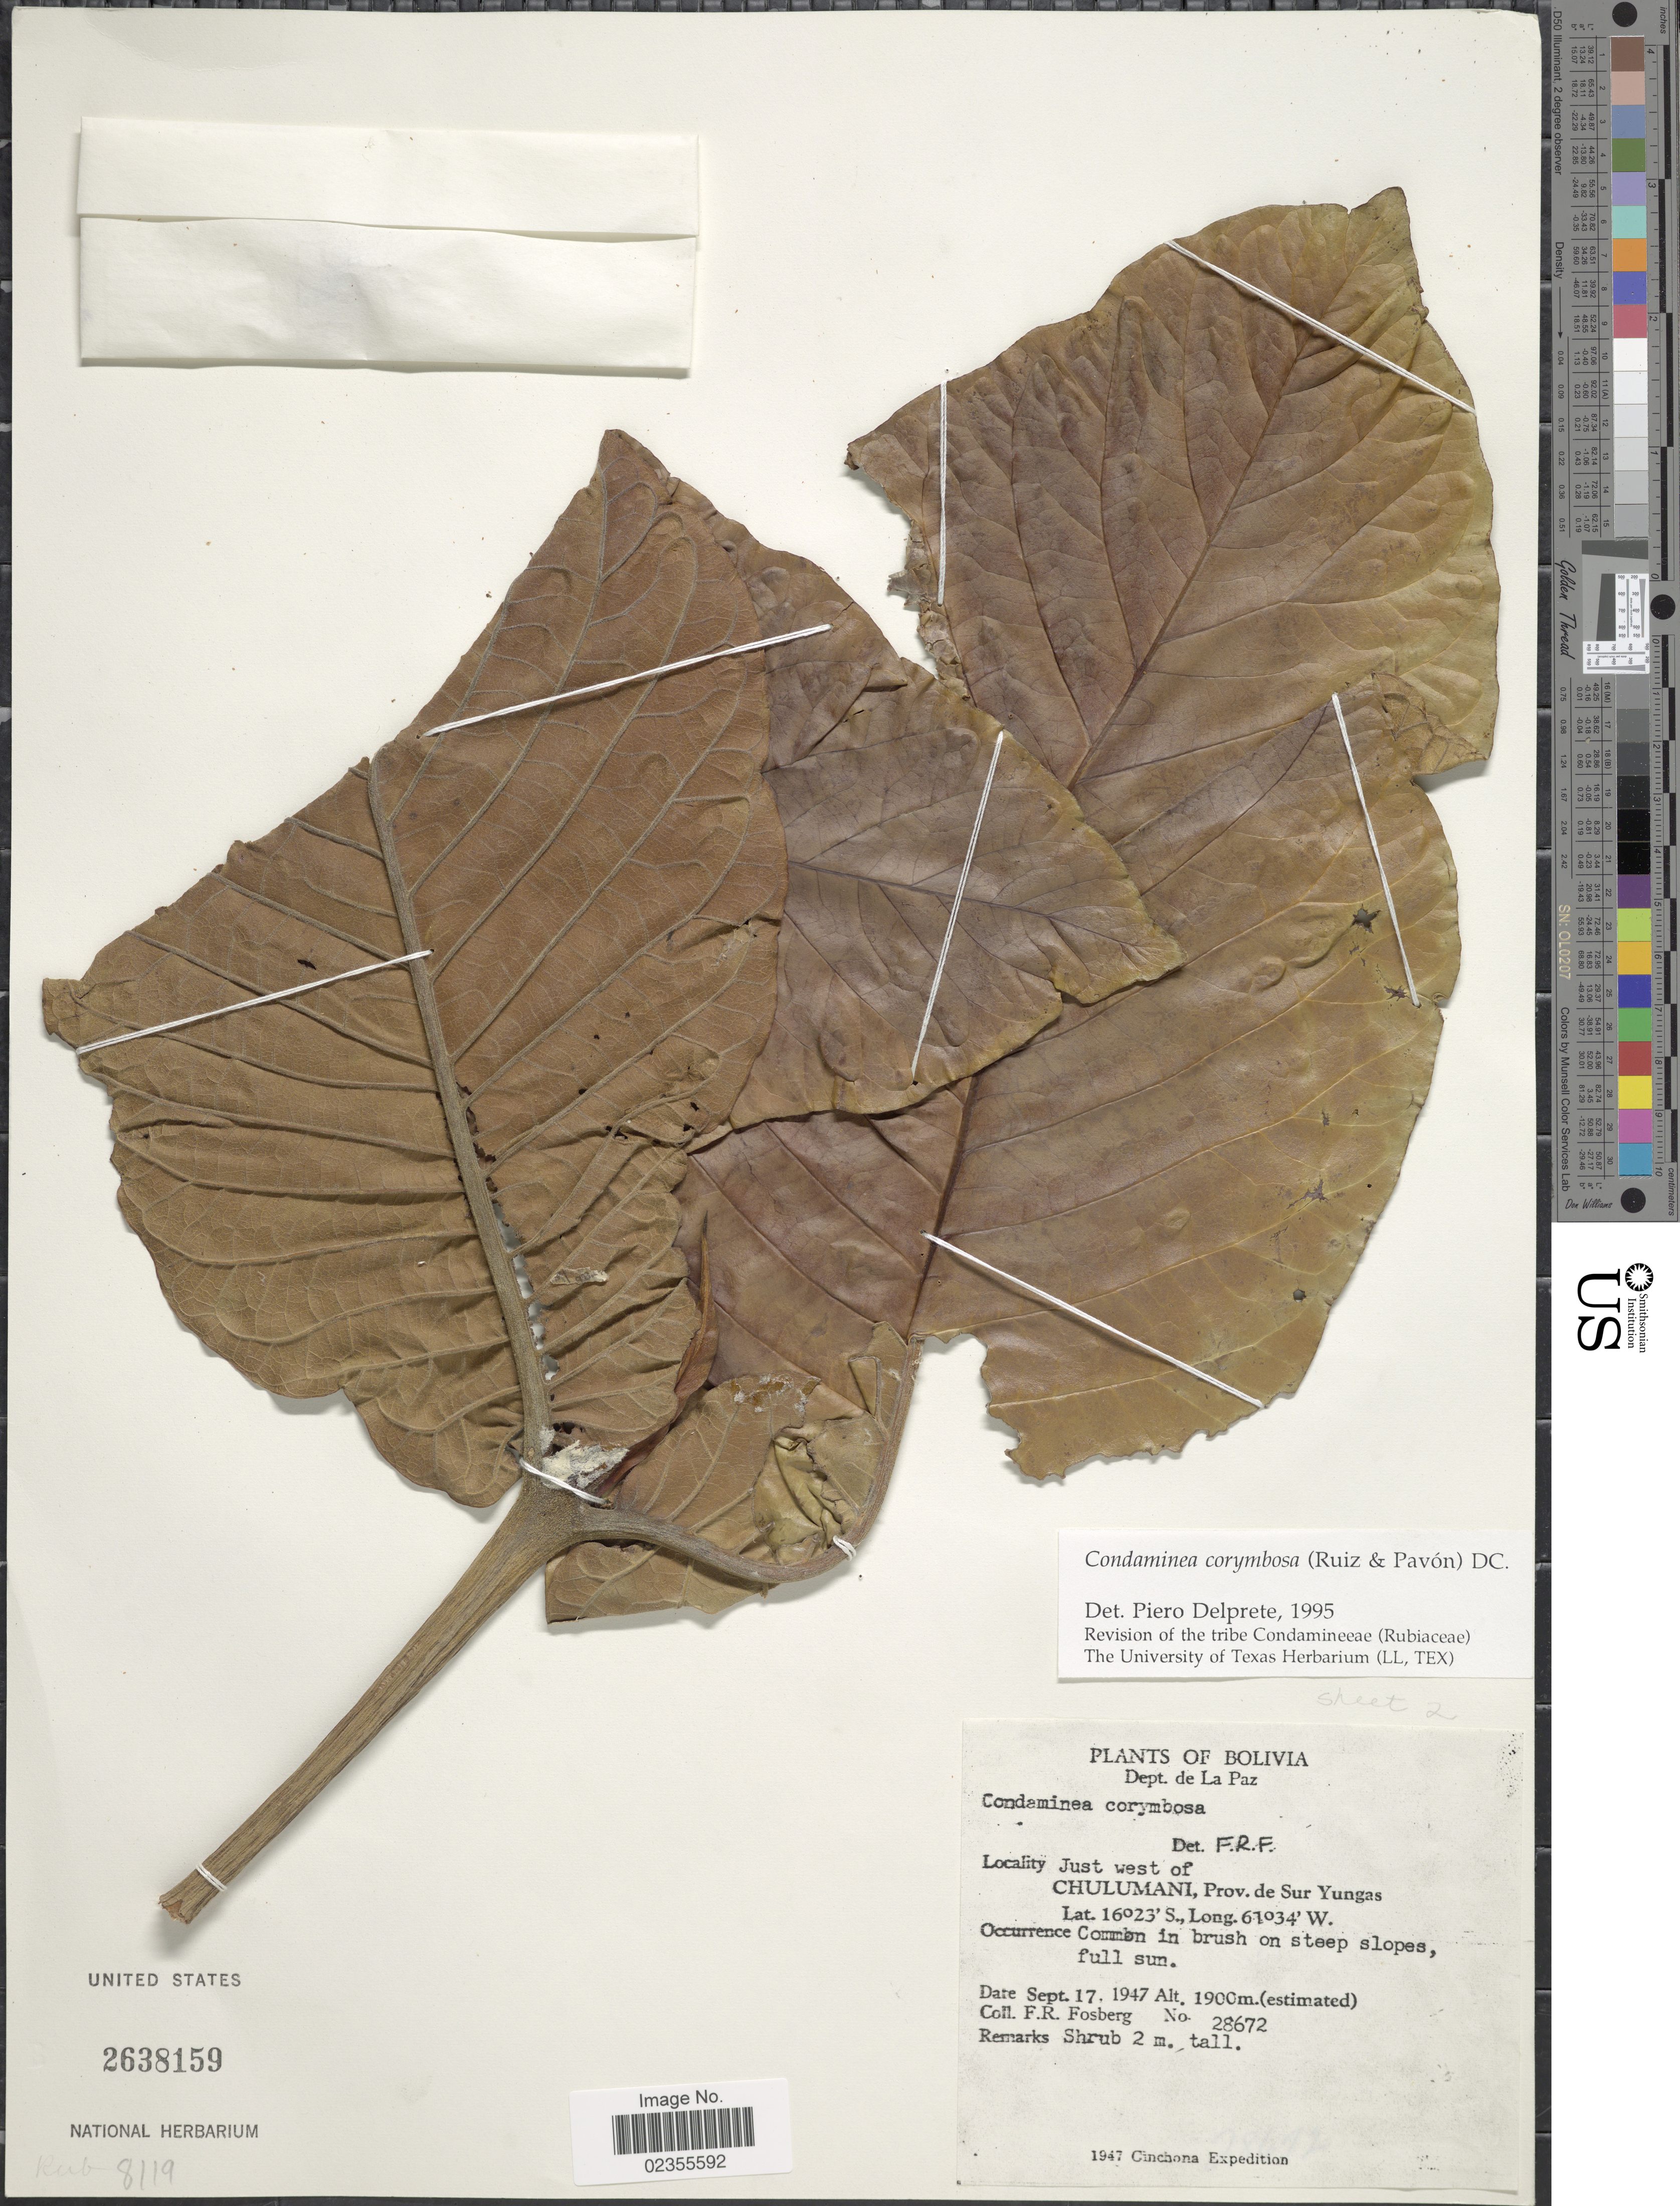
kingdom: Plantae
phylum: Tracheophyta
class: Magnoliopsida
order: Gentianales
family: Rubiaceae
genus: Condaminea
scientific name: Condaminea corymbosa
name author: (Ruiz & Pav.) DC.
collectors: F. R. Fosberg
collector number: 28672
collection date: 1947-09-17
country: Bolivia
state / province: La Paz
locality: Just west of Chulumani, Prov. de Sur Yungas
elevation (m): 1900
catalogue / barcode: US 2638159